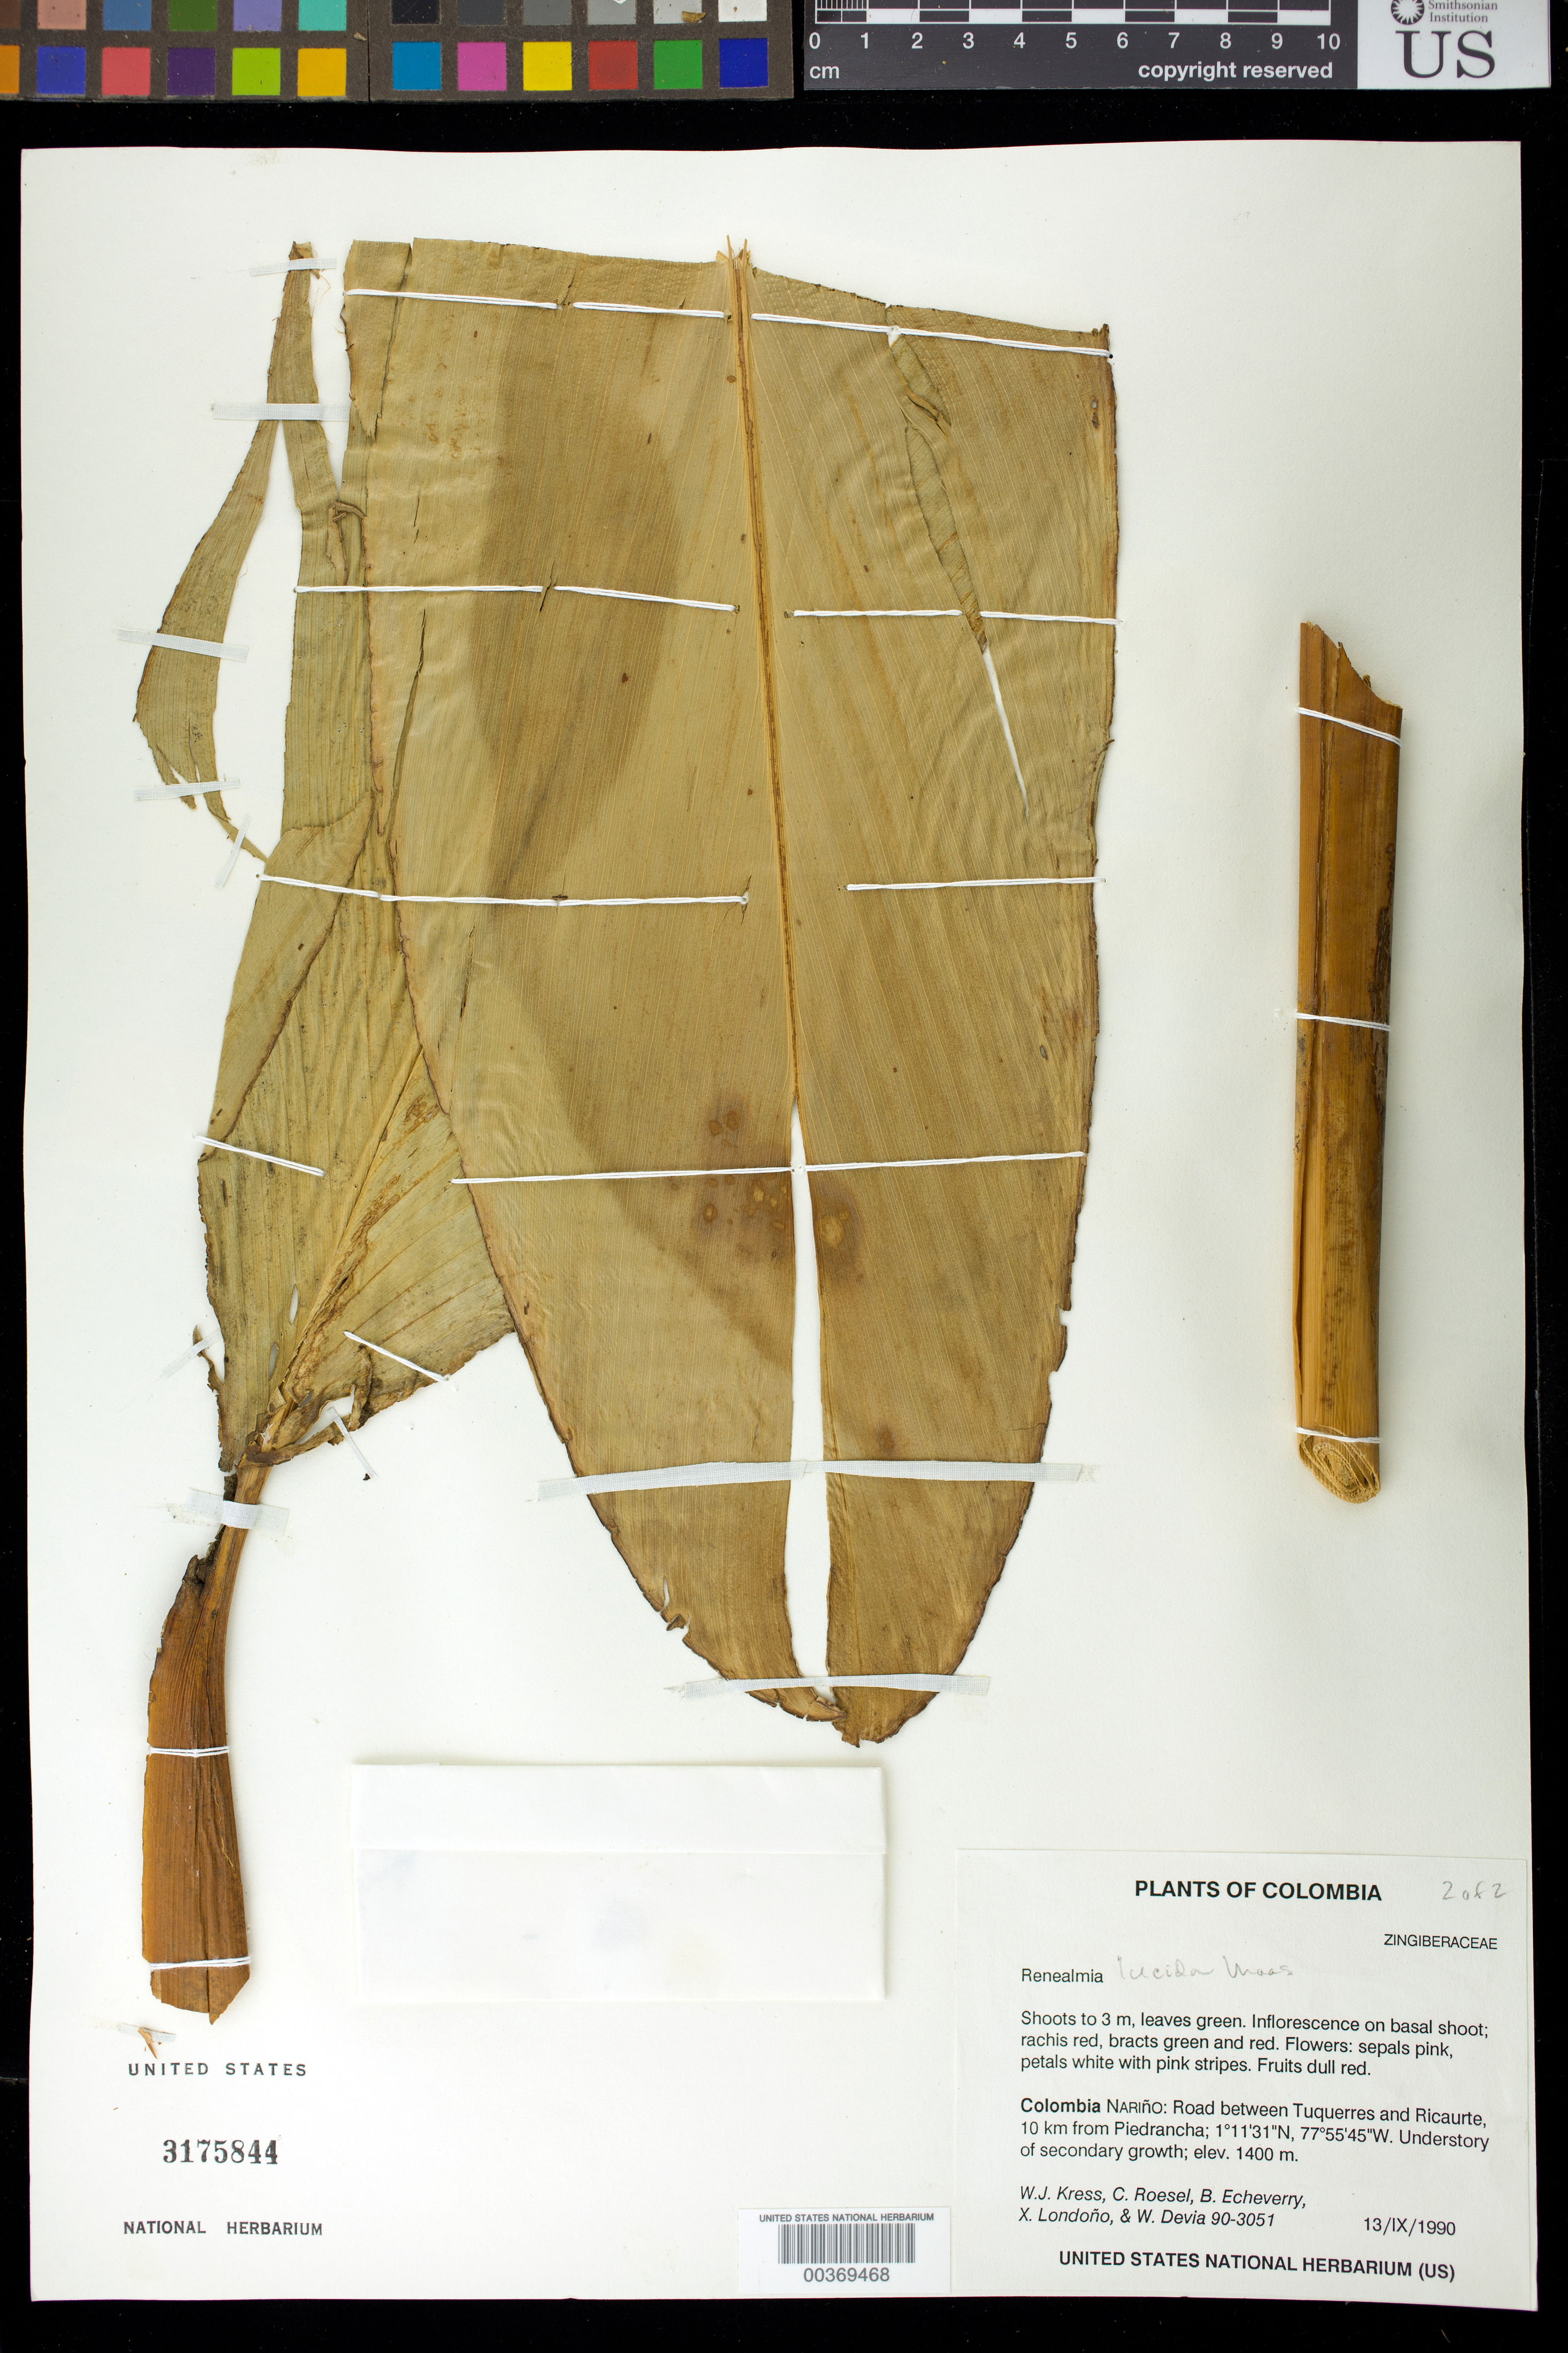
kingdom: Plantae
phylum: Tracheophyta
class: Liliopsida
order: Zingiberales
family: Zingiberaceae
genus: Renealmia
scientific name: Renealmia lucida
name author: Maas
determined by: Maas, Paul J. M.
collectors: W. J. Kress, C. S. Roesel, B. Echeverry, X. Londoño & W. Devia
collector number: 90-3051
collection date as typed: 13 Sep 1990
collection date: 1990-09-13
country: Colombia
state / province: Nariño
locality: Road between Tuquerres and Ricaurte, 10 km from Piedrancha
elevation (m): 1400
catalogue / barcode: US 3175844